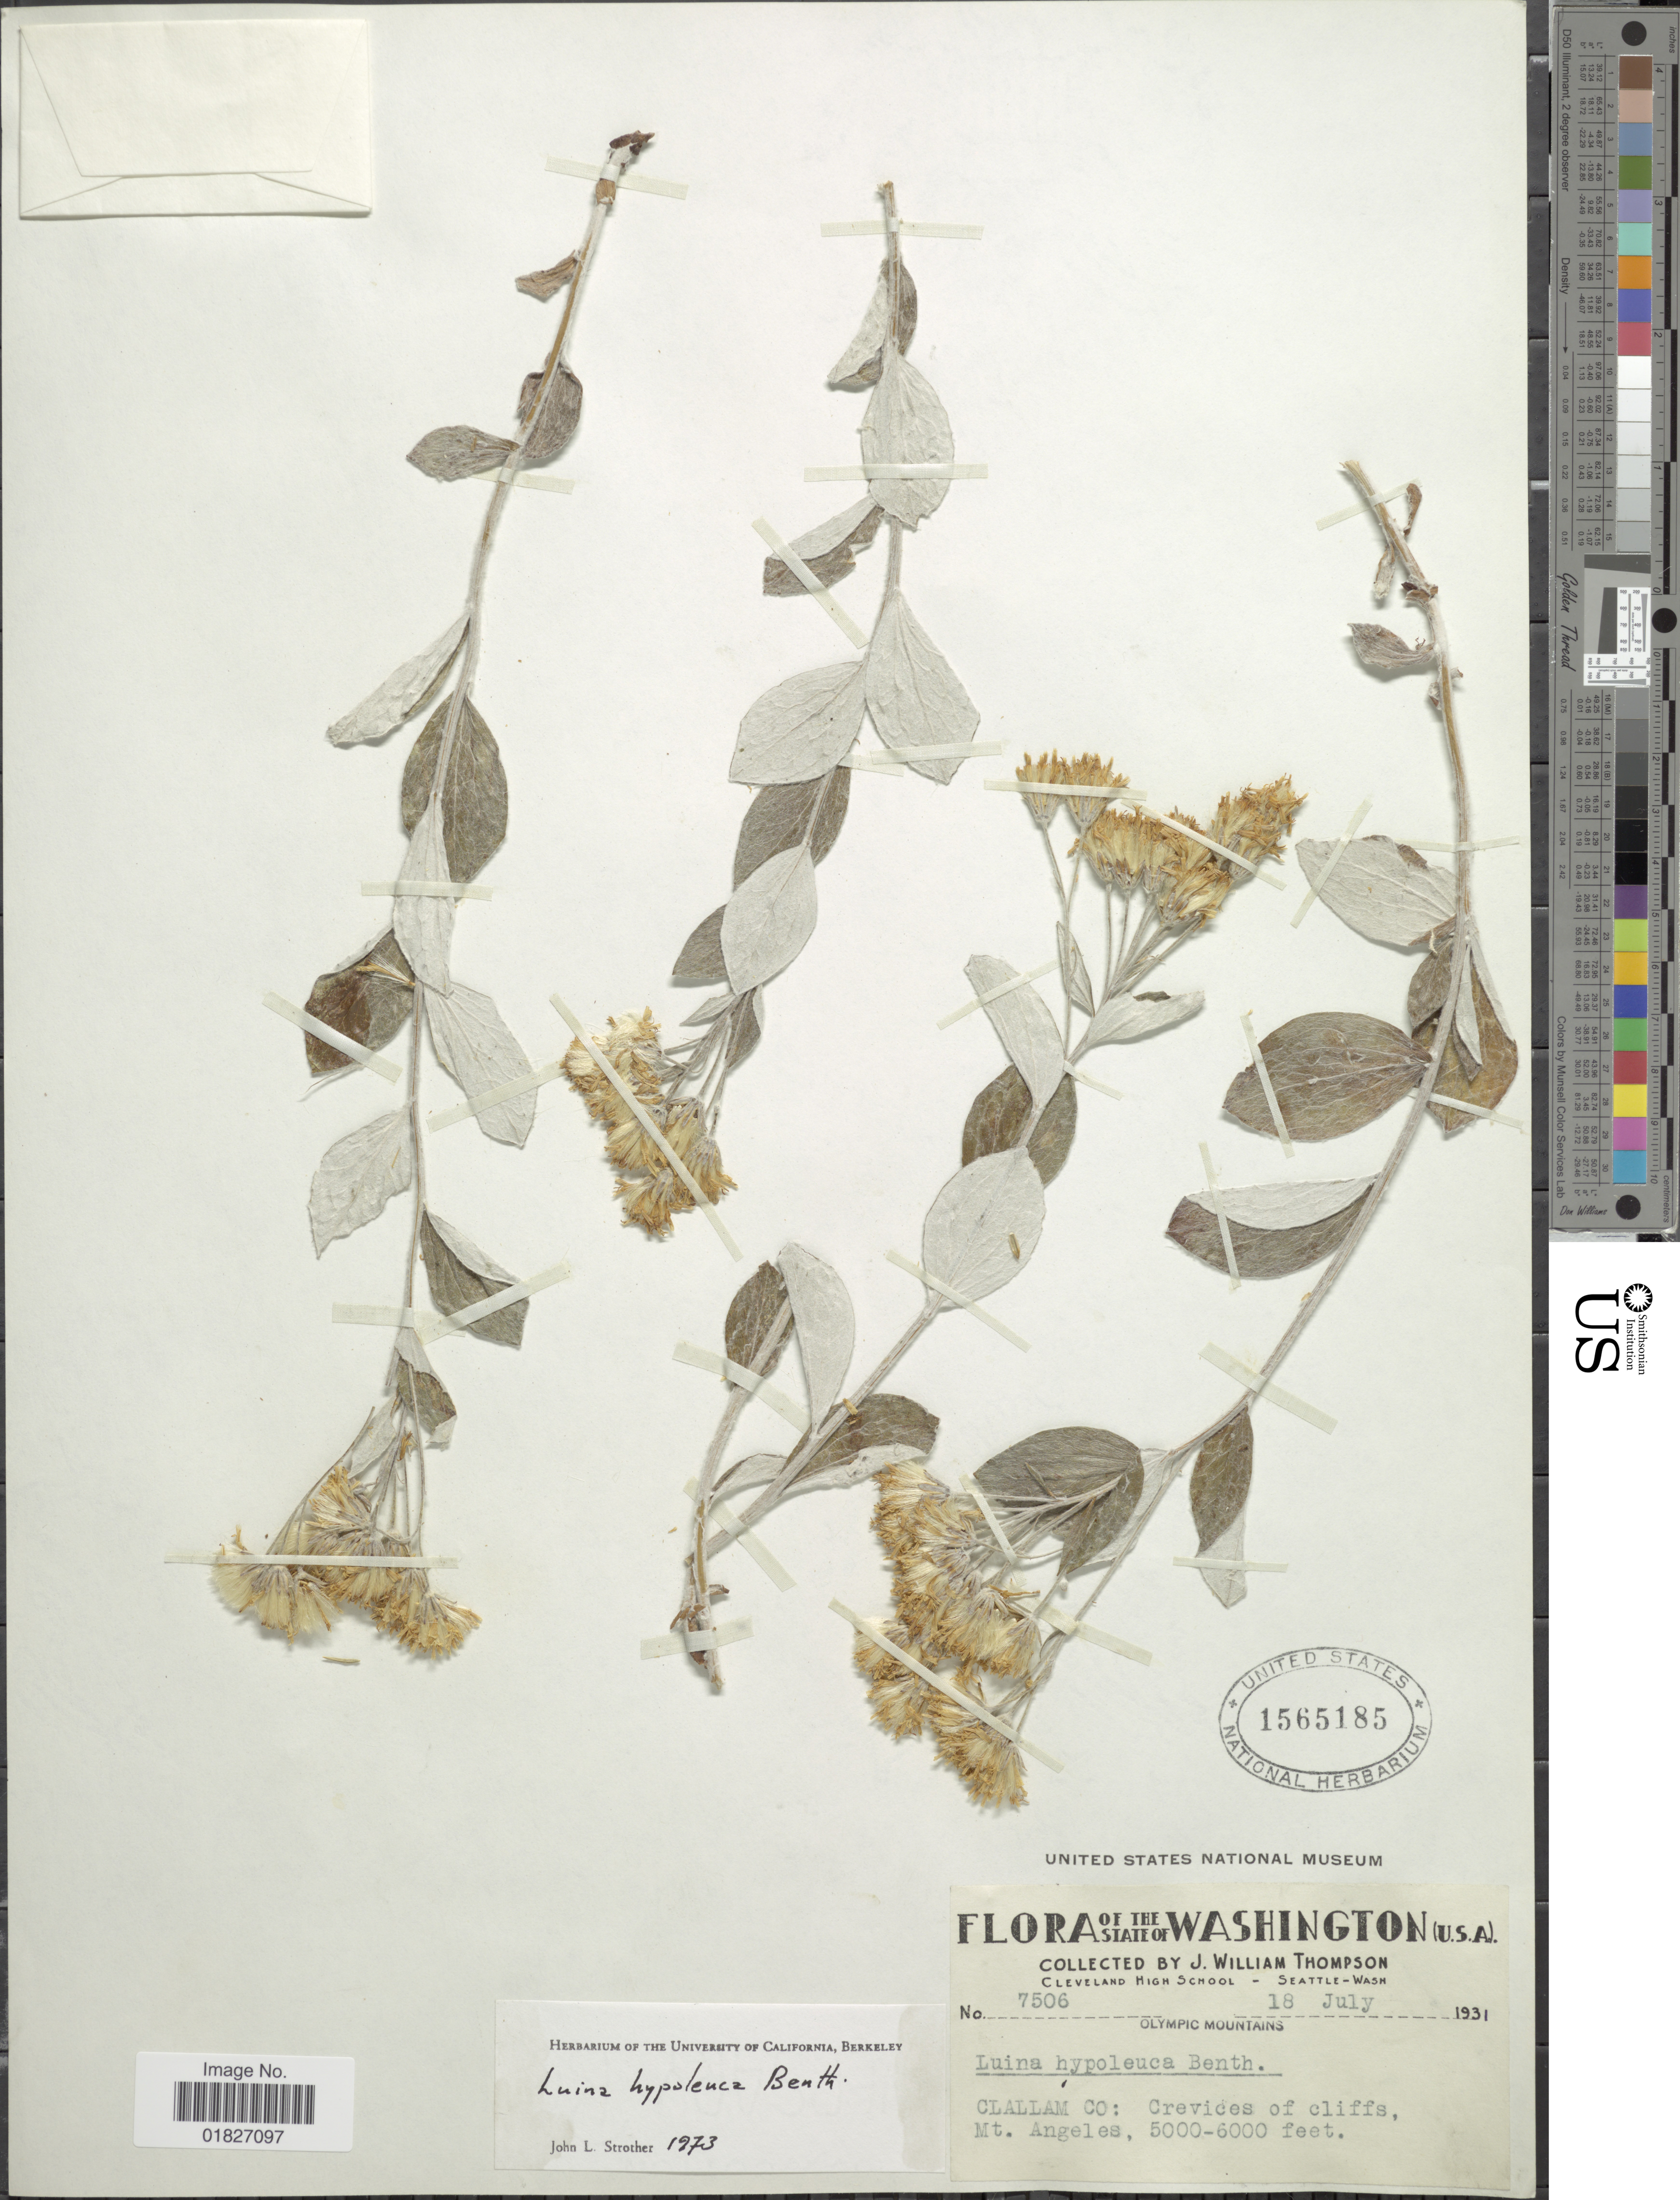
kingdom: Plantae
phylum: Tracheophyta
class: Magnoliopsida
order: Asterales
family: Asteraceae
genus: Luina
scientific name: Luina hypoleuca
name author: Benth.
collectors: J. W. Thompson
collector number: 7506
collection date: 1931-07-18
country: United States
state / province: Washington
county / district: Clallam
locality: Olympic Mountains, Clallam Co, Mt. Angeles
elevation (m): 1524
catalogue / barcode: US 1565185